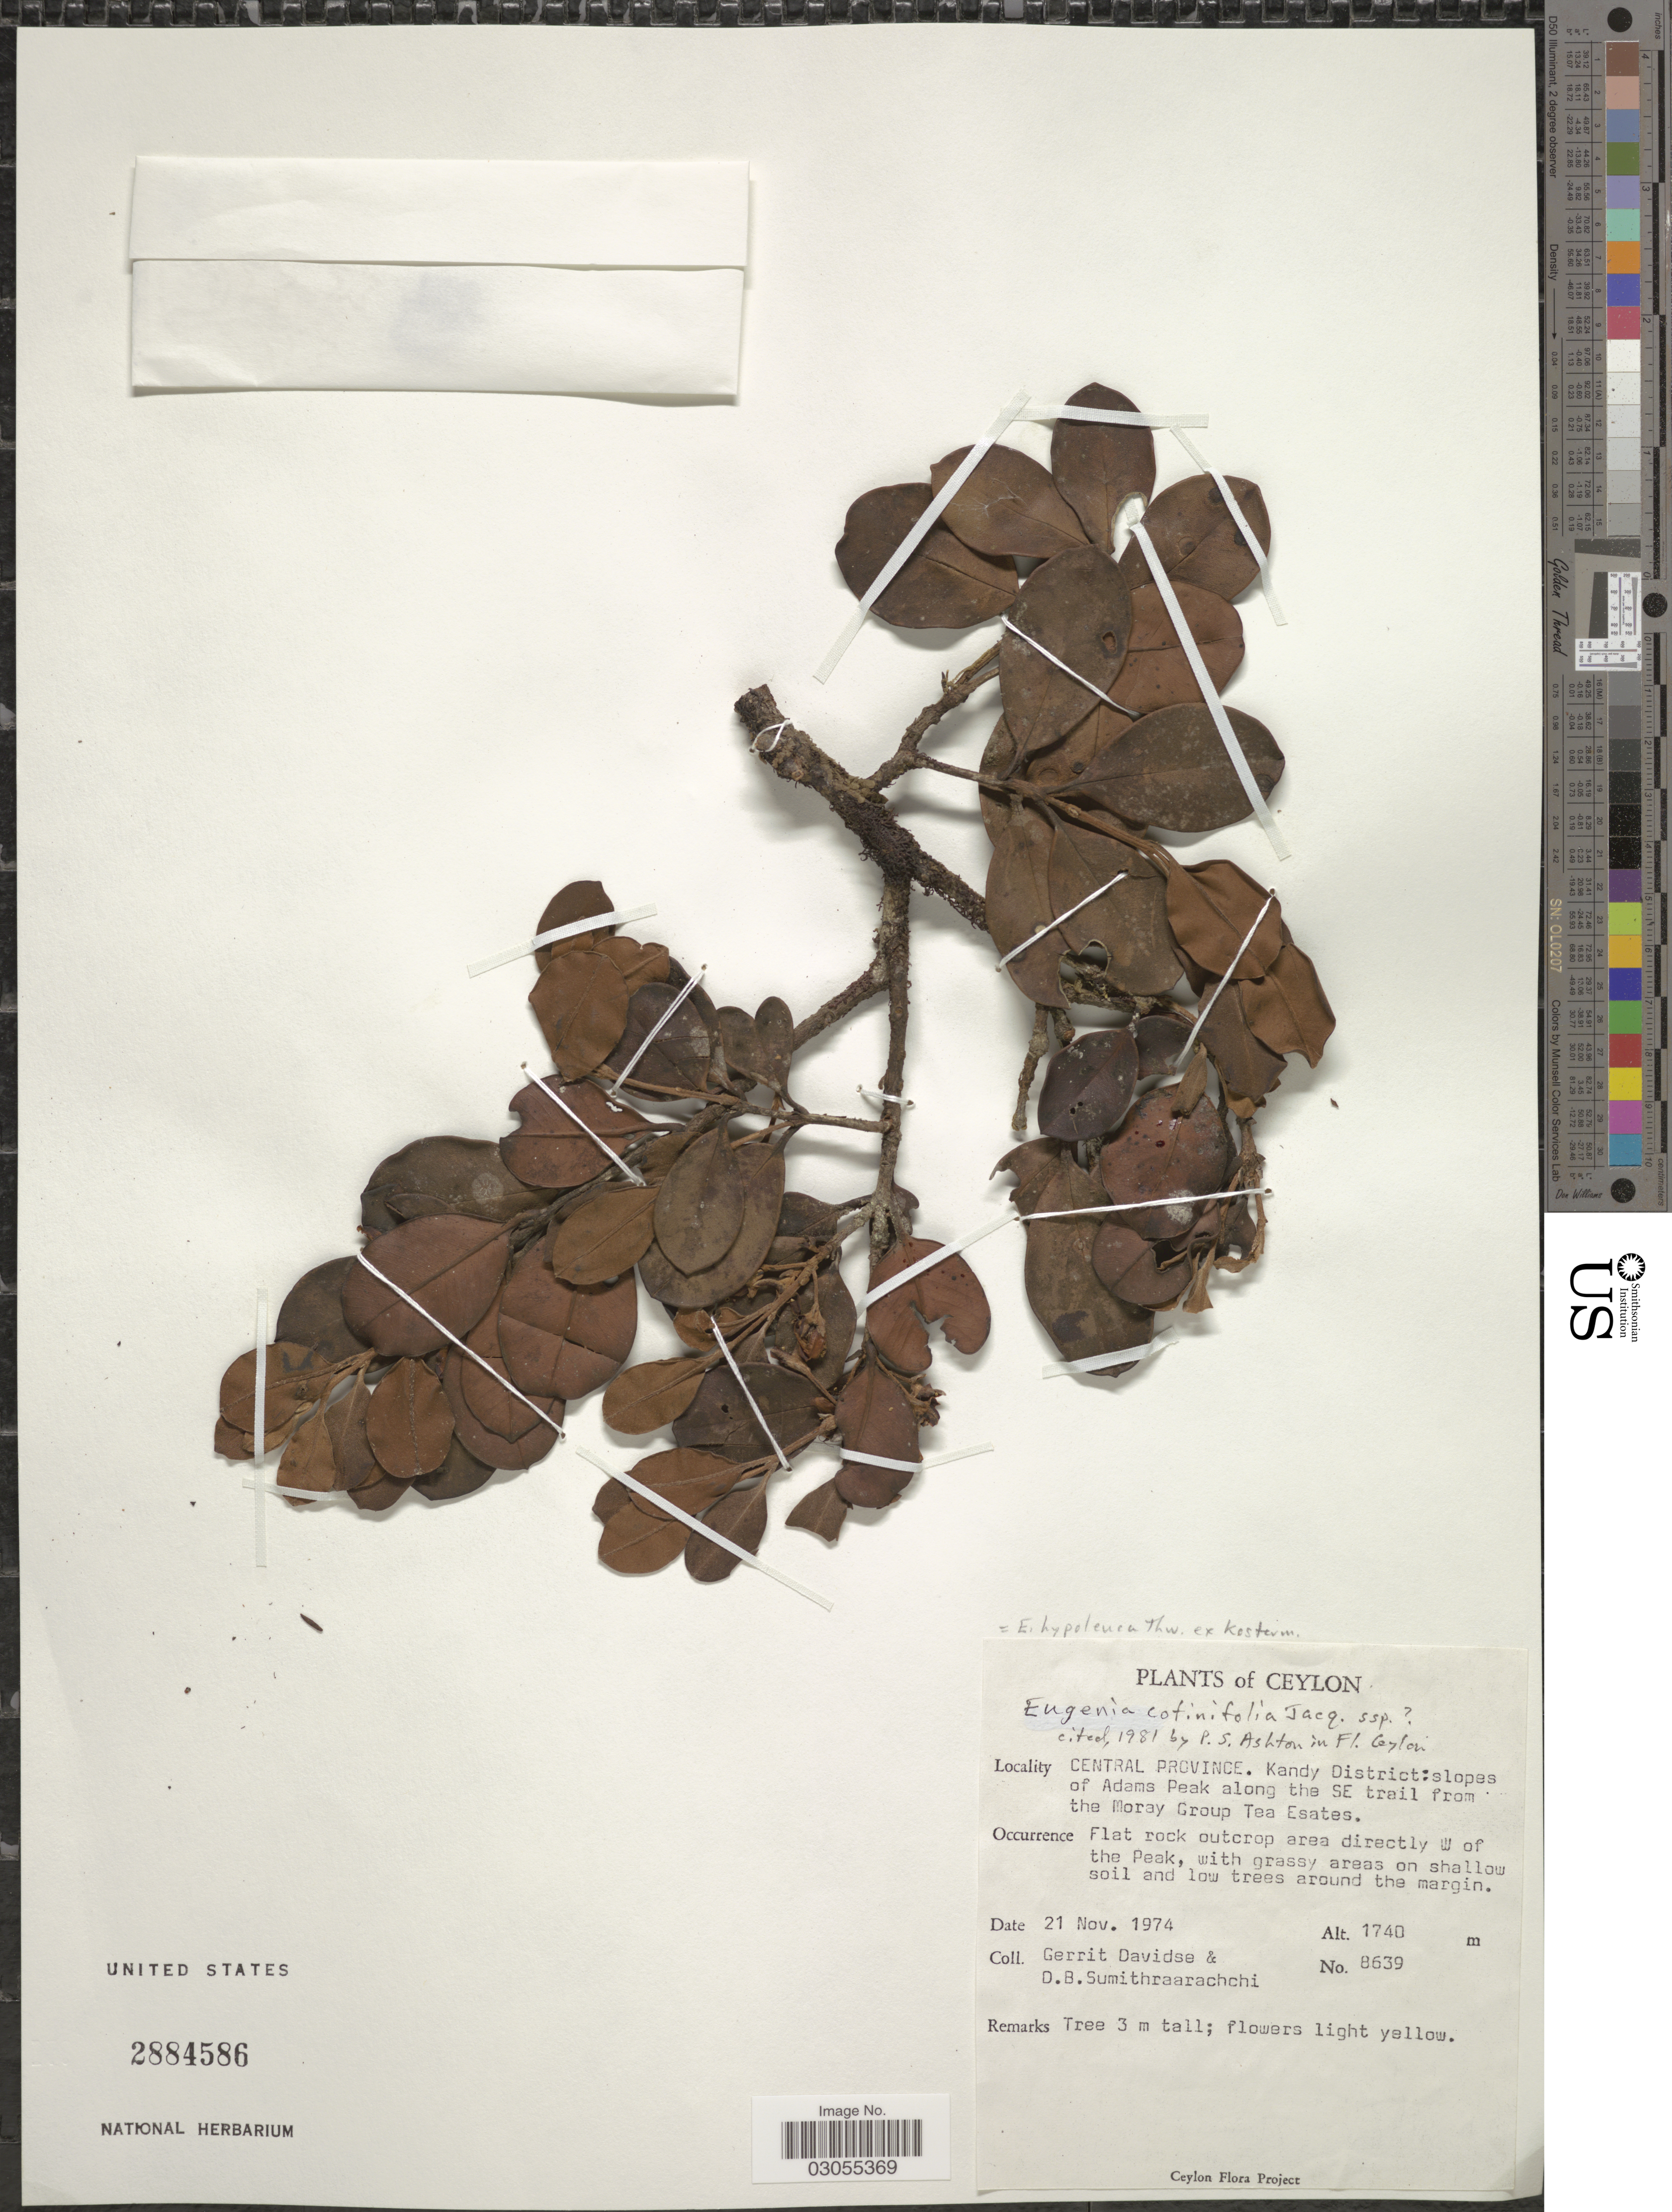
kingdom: Plantae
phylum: Tracheophyta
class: Magnoliopsida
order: Myrtales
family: Myrtaceae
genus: Eugenia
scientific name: Eugenia hypoleuca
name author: Thwaites ex Kosterm.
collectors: G. Davidse & D. B. Sumithraarachchi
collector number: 8639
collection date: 1974-11-21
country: Sri Lanka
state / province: Central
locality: Ceylon. Kandy District: slopes of Adams Peak along the SE trail from the Moray Group Tea Estates. Flat rock outcrop area directly W of the Peak, with grassy areas on shallow soil and low trees around the margin.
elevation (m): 1740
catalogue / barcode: US 2884586